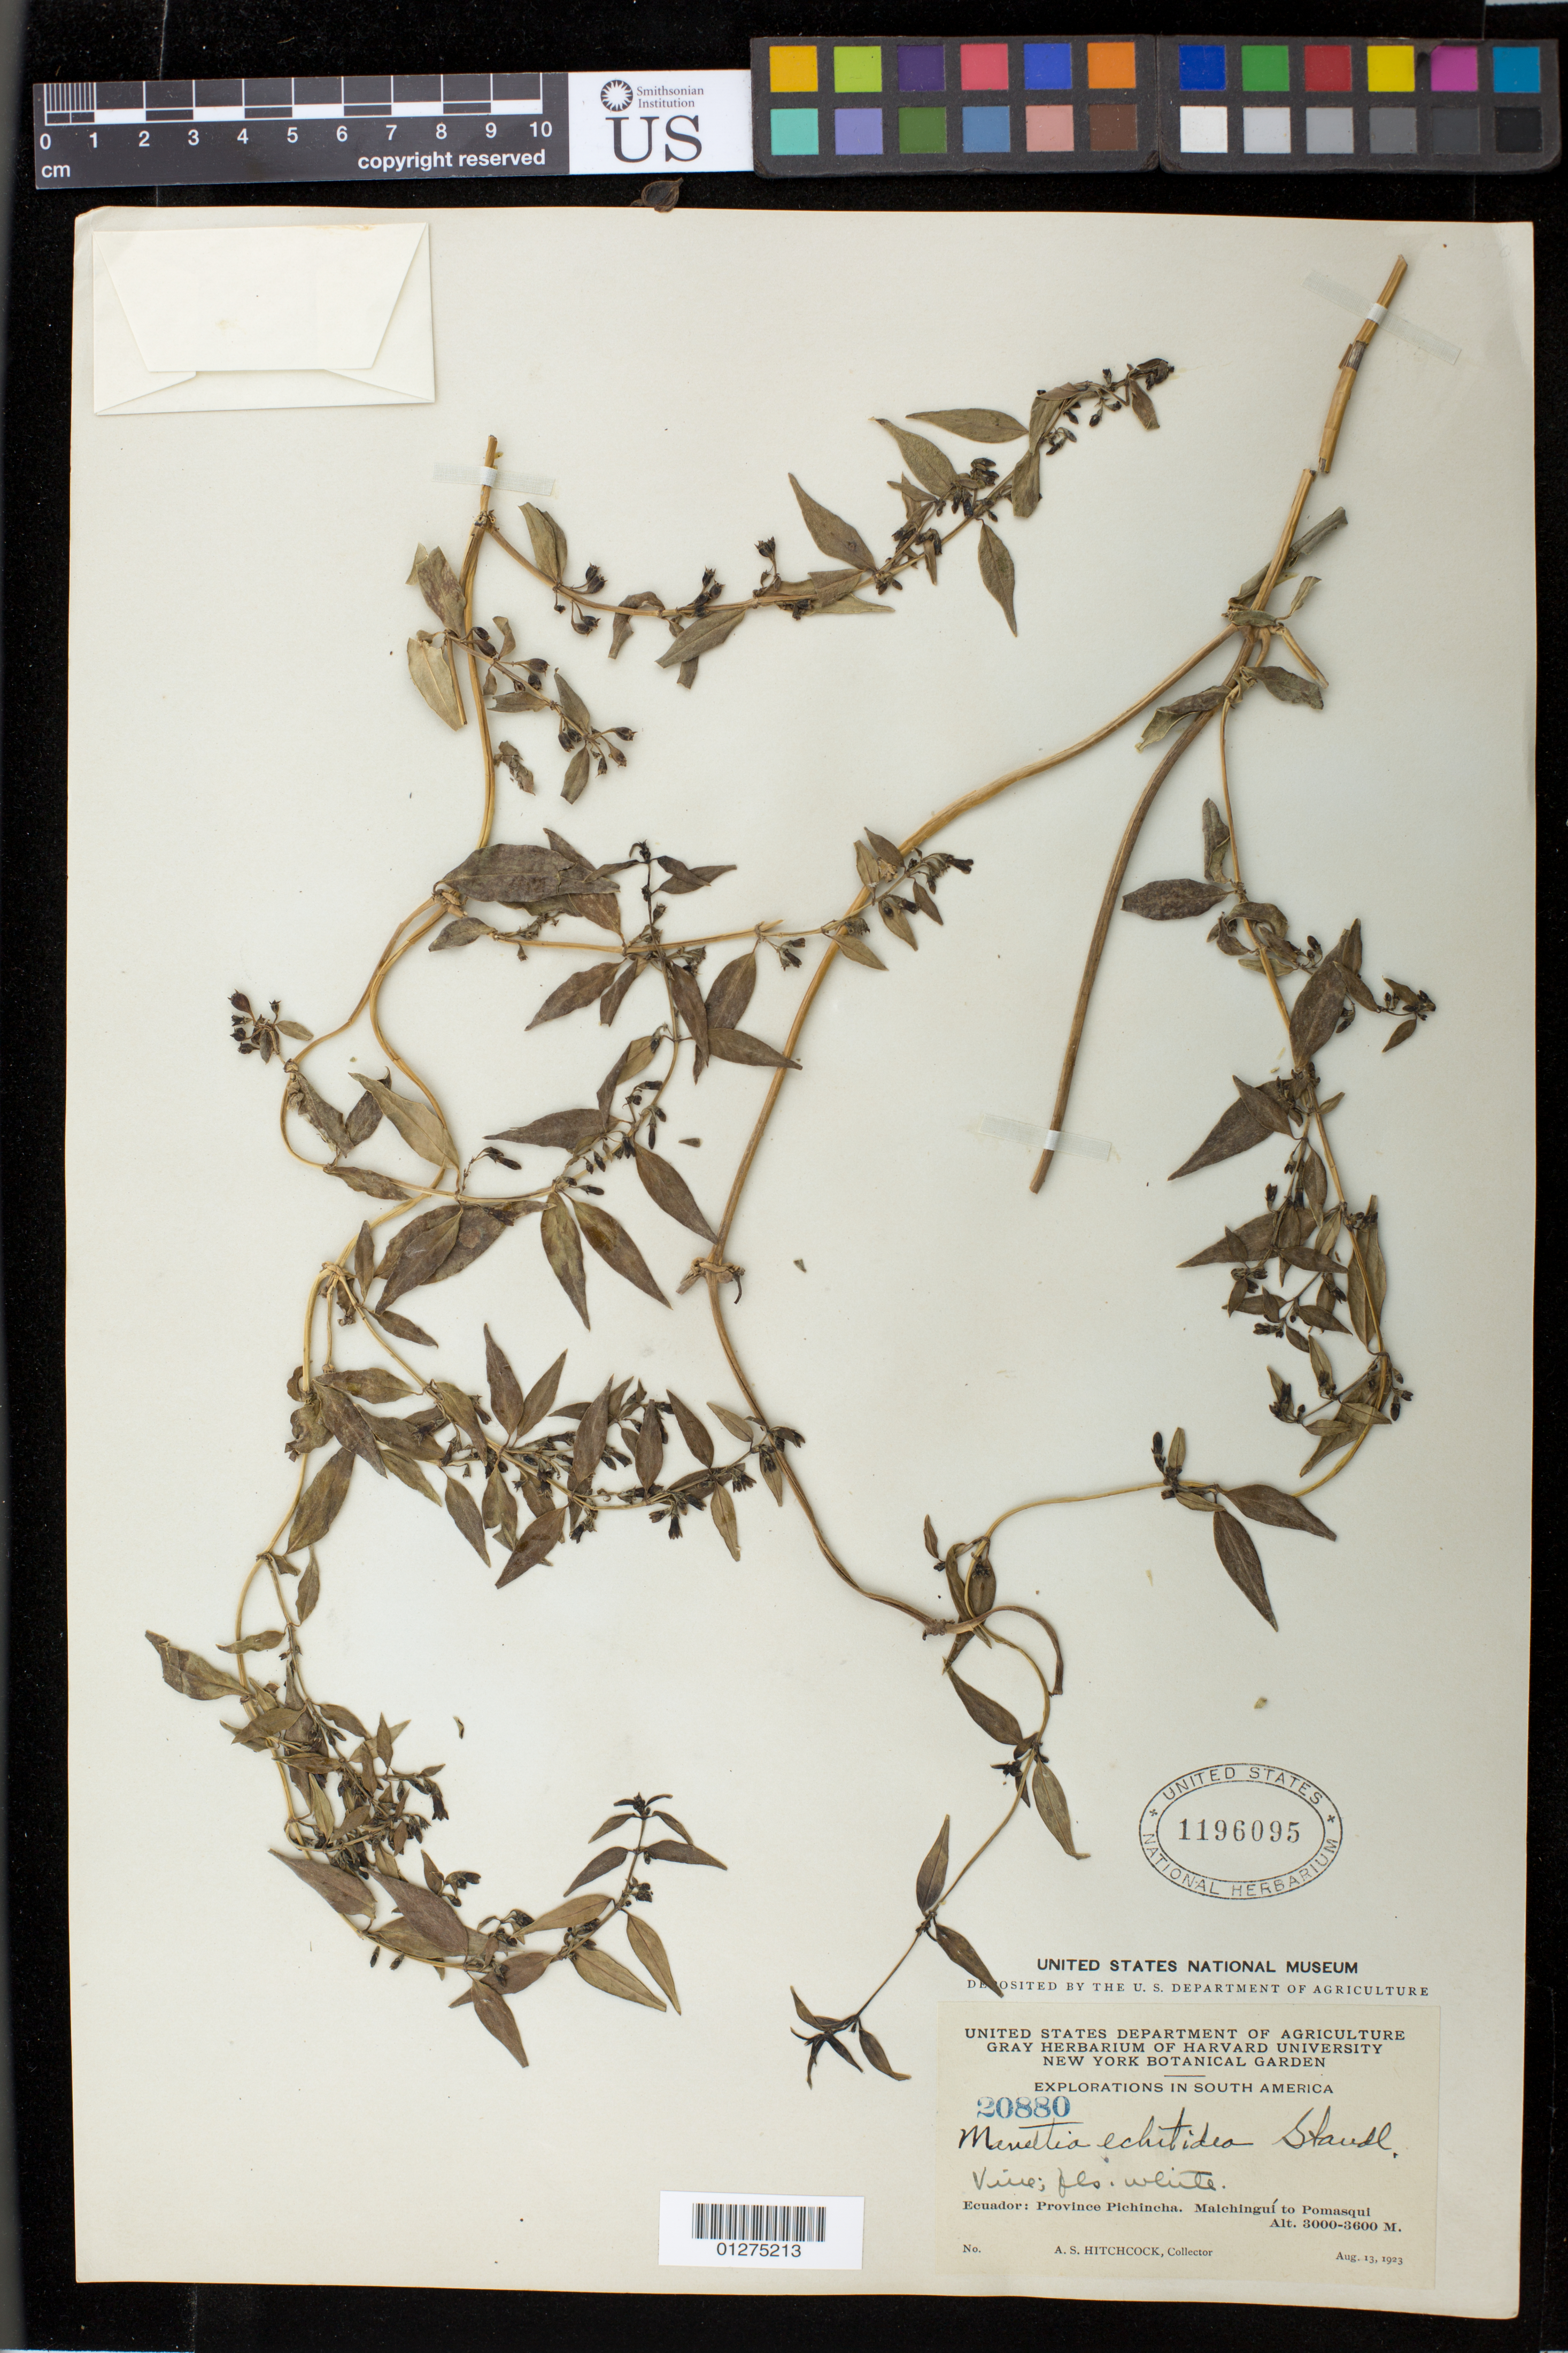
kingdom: Plantae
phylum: Tracheophyta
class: Magnoliopsida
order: Gentianales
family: Rubiaceae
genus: Manettia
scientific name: Manettia echitidea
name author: Standl.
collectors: A. S. Hitchcock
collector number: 20880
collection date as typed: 13 Aug 1923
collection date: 1923-08-13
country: Ecuador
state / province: Pichincha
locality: Malchigui to pomasqui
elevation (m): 3000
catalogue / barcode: US 1196095